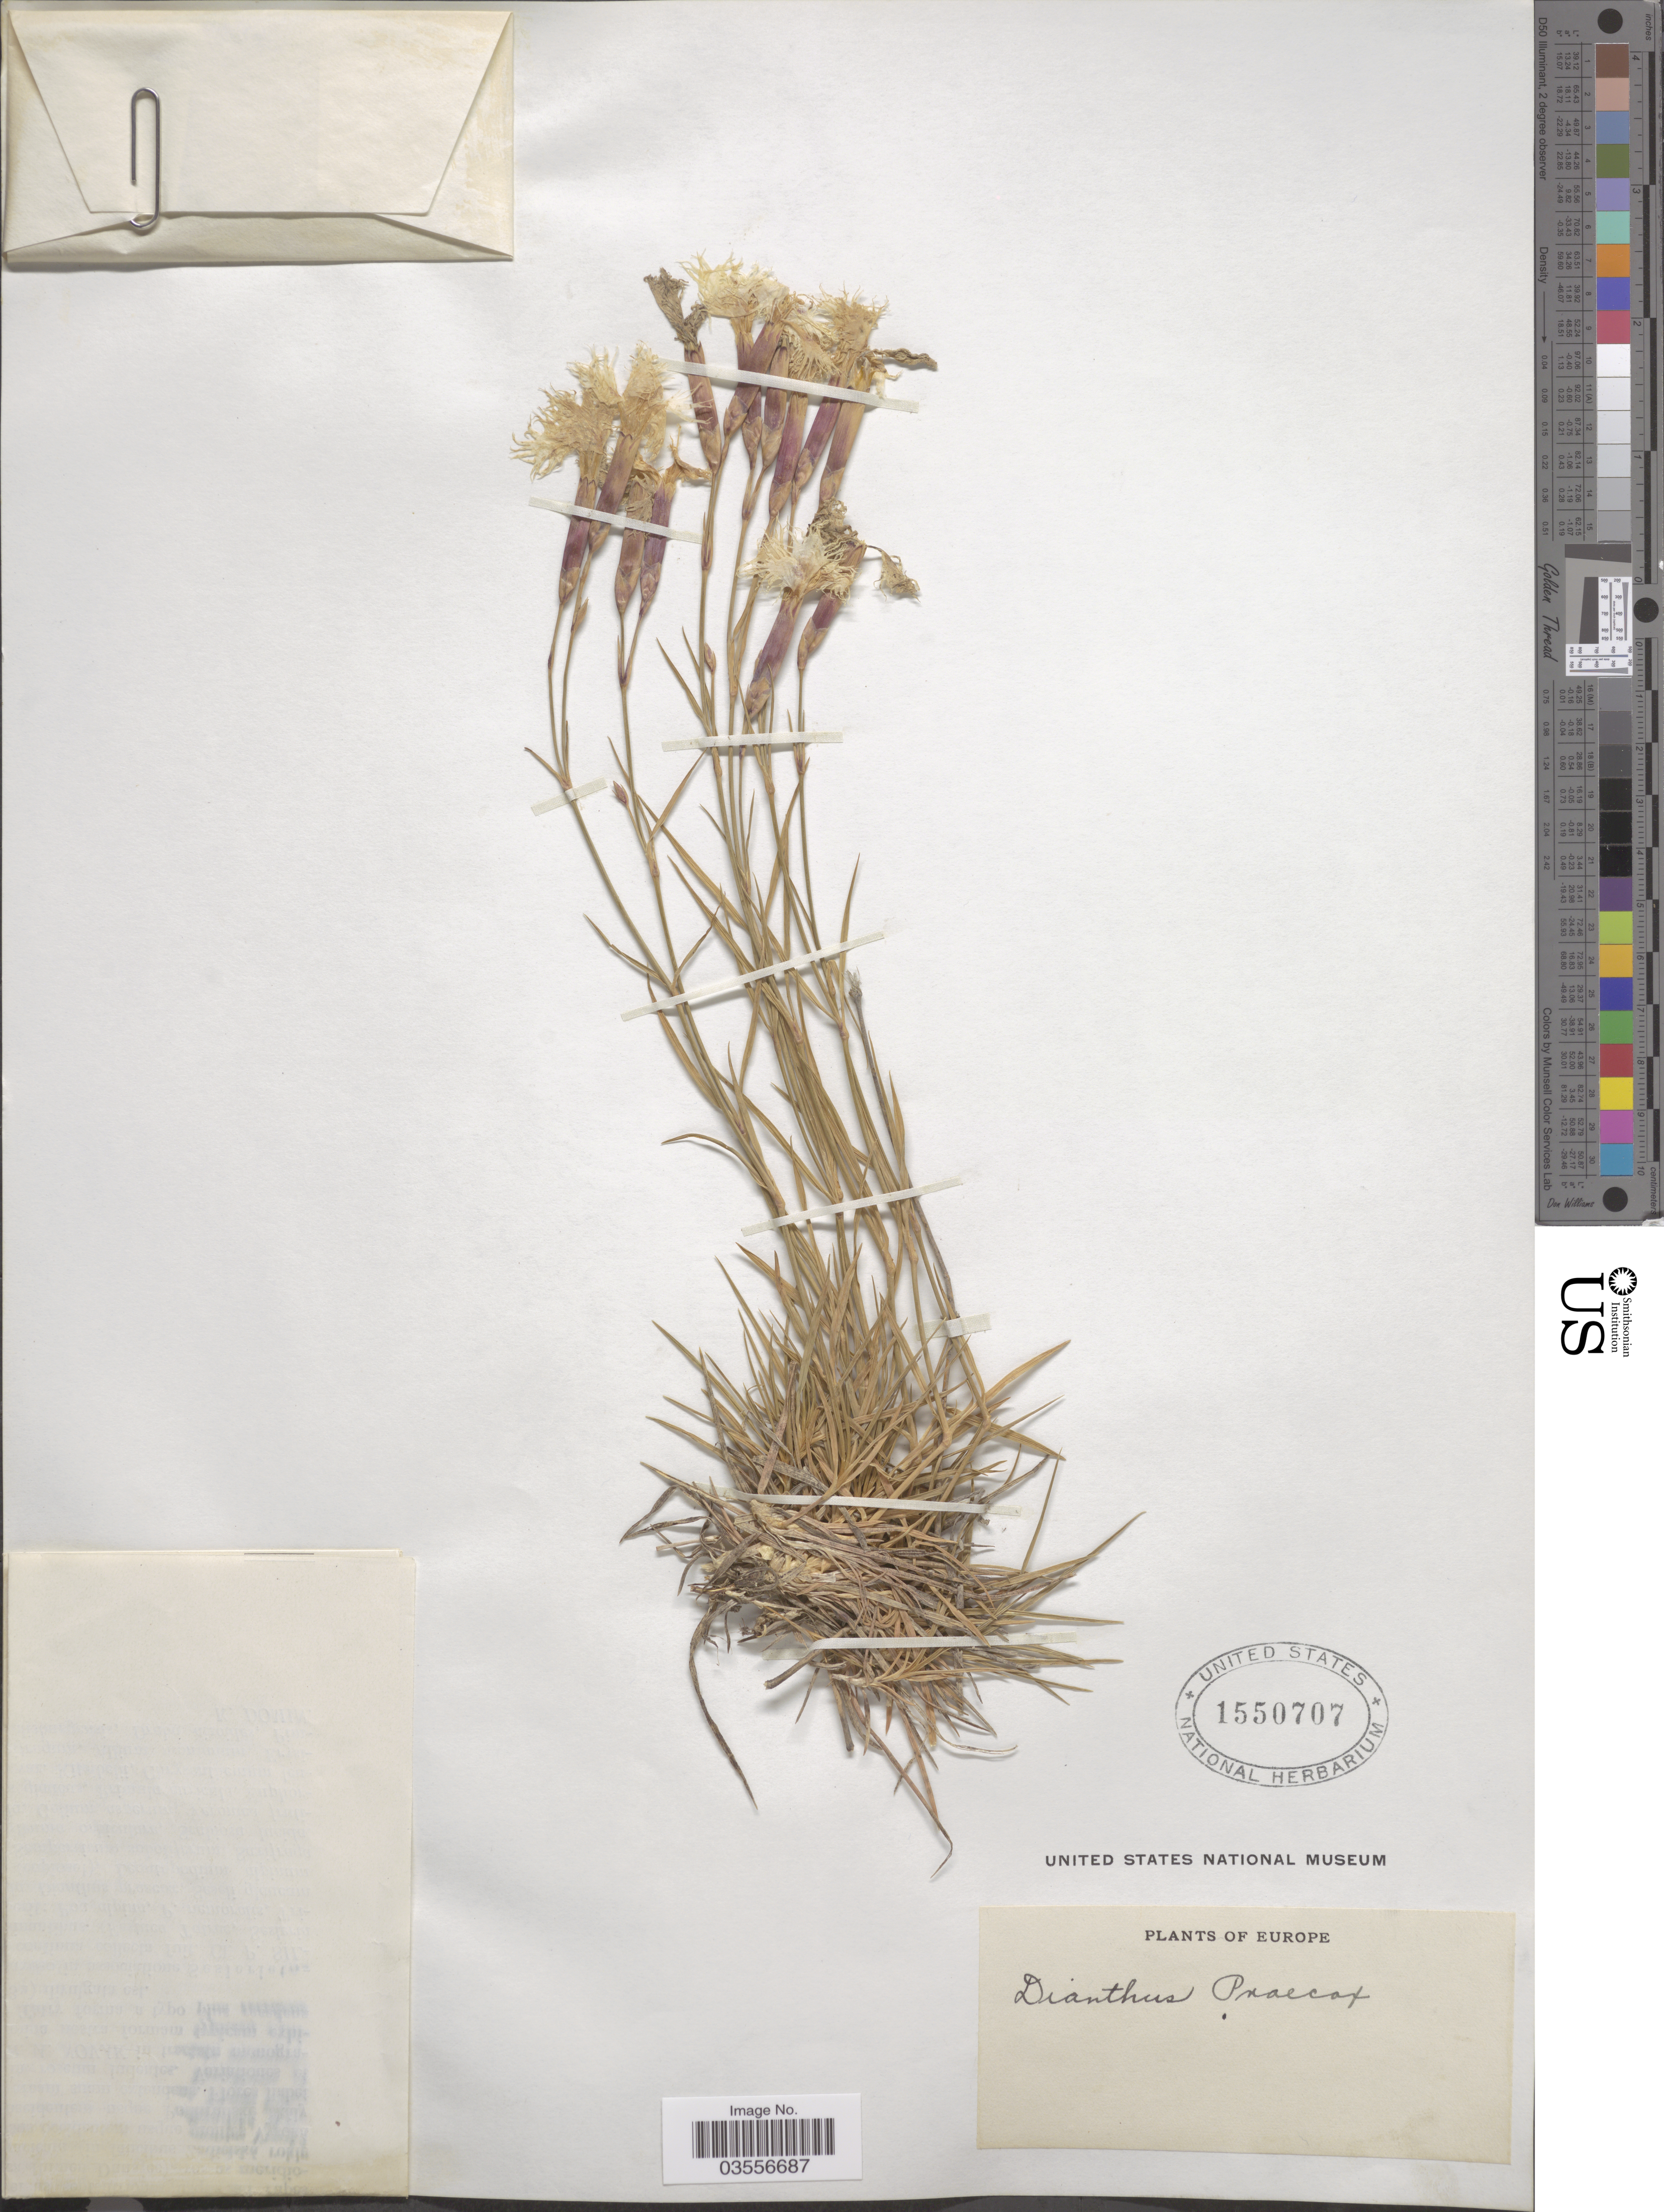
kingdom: Plantae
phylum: Tracheophyta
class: Magnoliopsida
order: Caryophyllales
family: Caryophyllaceae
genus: Dianthus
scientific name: Dianthus praecox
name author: Willd. & Spreng.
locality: Europe.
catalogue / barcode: US 1550707